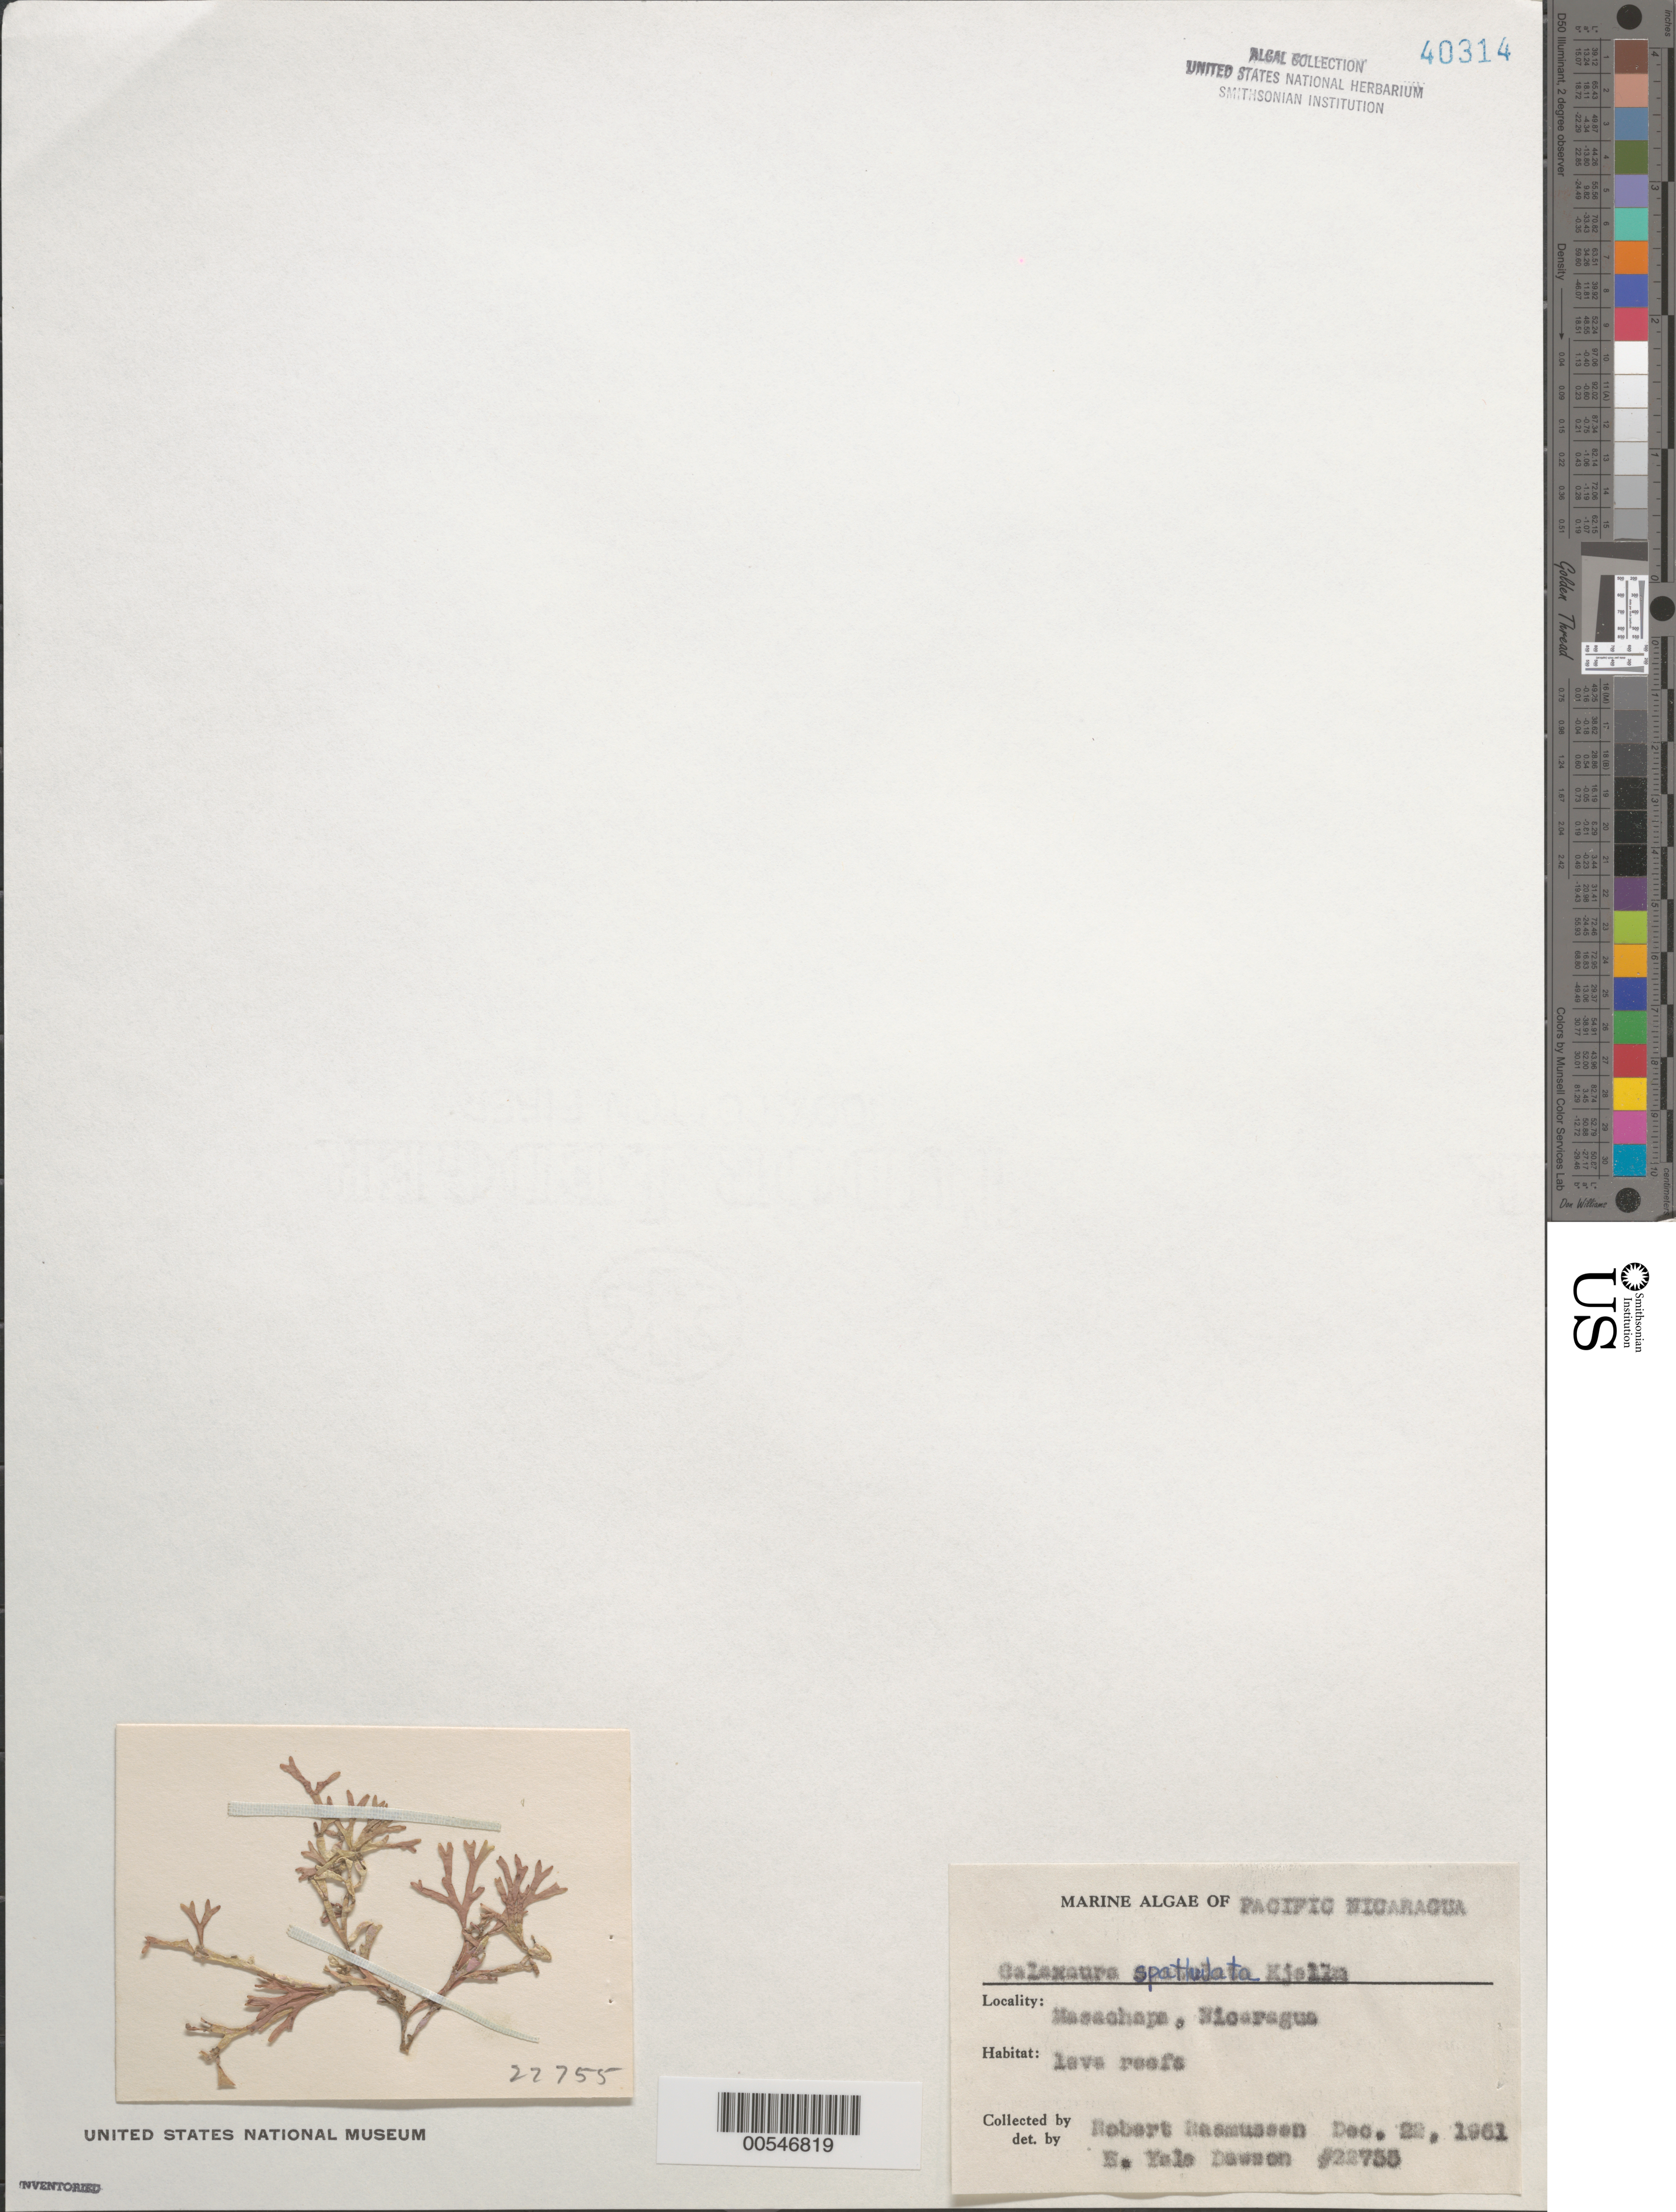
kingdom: Plantae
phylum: Rhodophyta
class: Florideophyceae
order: Nemaliales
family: Galaxauraceae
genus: Dichotomaria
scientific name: Dichotomaria spathulata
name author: (Kjellm.) A. Kurihara & Huisman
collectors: R. Rasmussen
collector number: EYD 22755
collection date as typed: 22 Dec 1961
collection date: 1961-12-22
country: Nicaragua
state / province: Carazo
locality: Masachapa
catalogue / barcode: US 40314